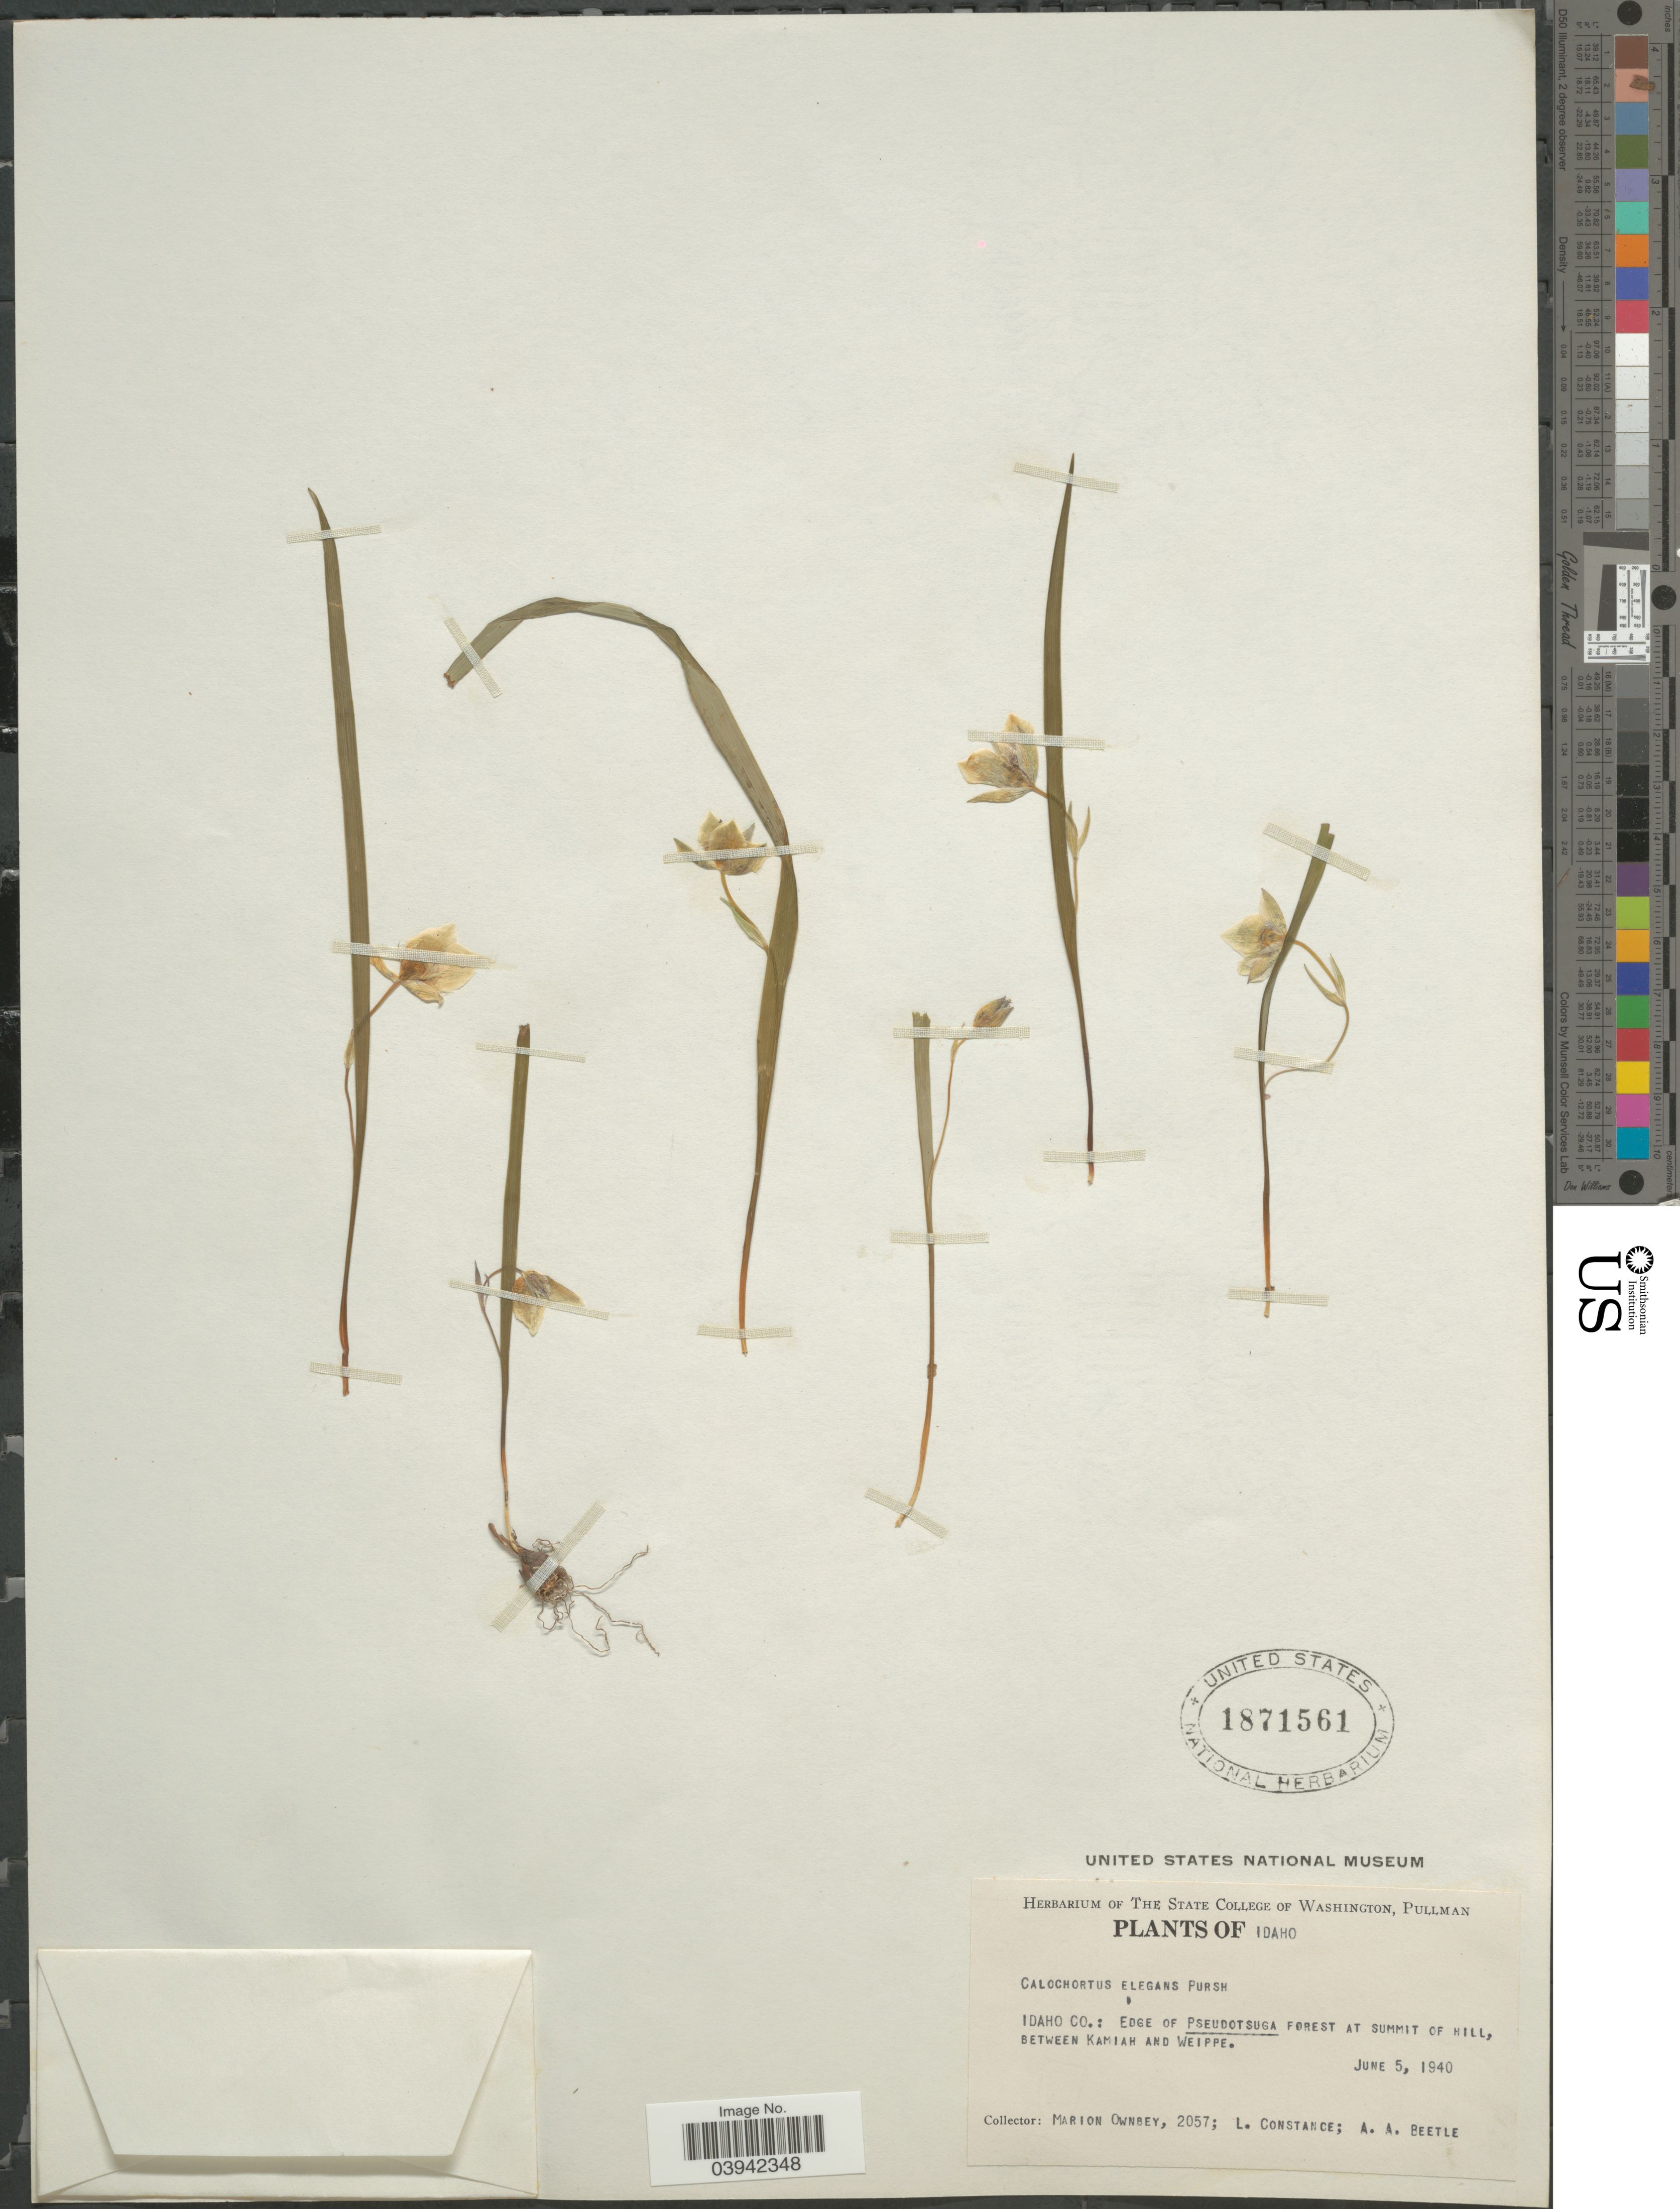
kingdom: Plantae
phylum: Tracheophyta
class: Liliopsida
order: Liliales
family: Liliaceae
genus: Calochortus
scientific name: Calochortus elegans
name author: Pursh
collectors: M. Ownbey, L. Constance & A. A. Beetle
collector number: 2057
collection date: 1940-06-05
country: United States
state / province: Idaho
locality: Idaho Co.: Edge of Pseudotsuga Forest at Summit of hill, between Kamiah and Weippe.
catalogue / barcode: US 1871561